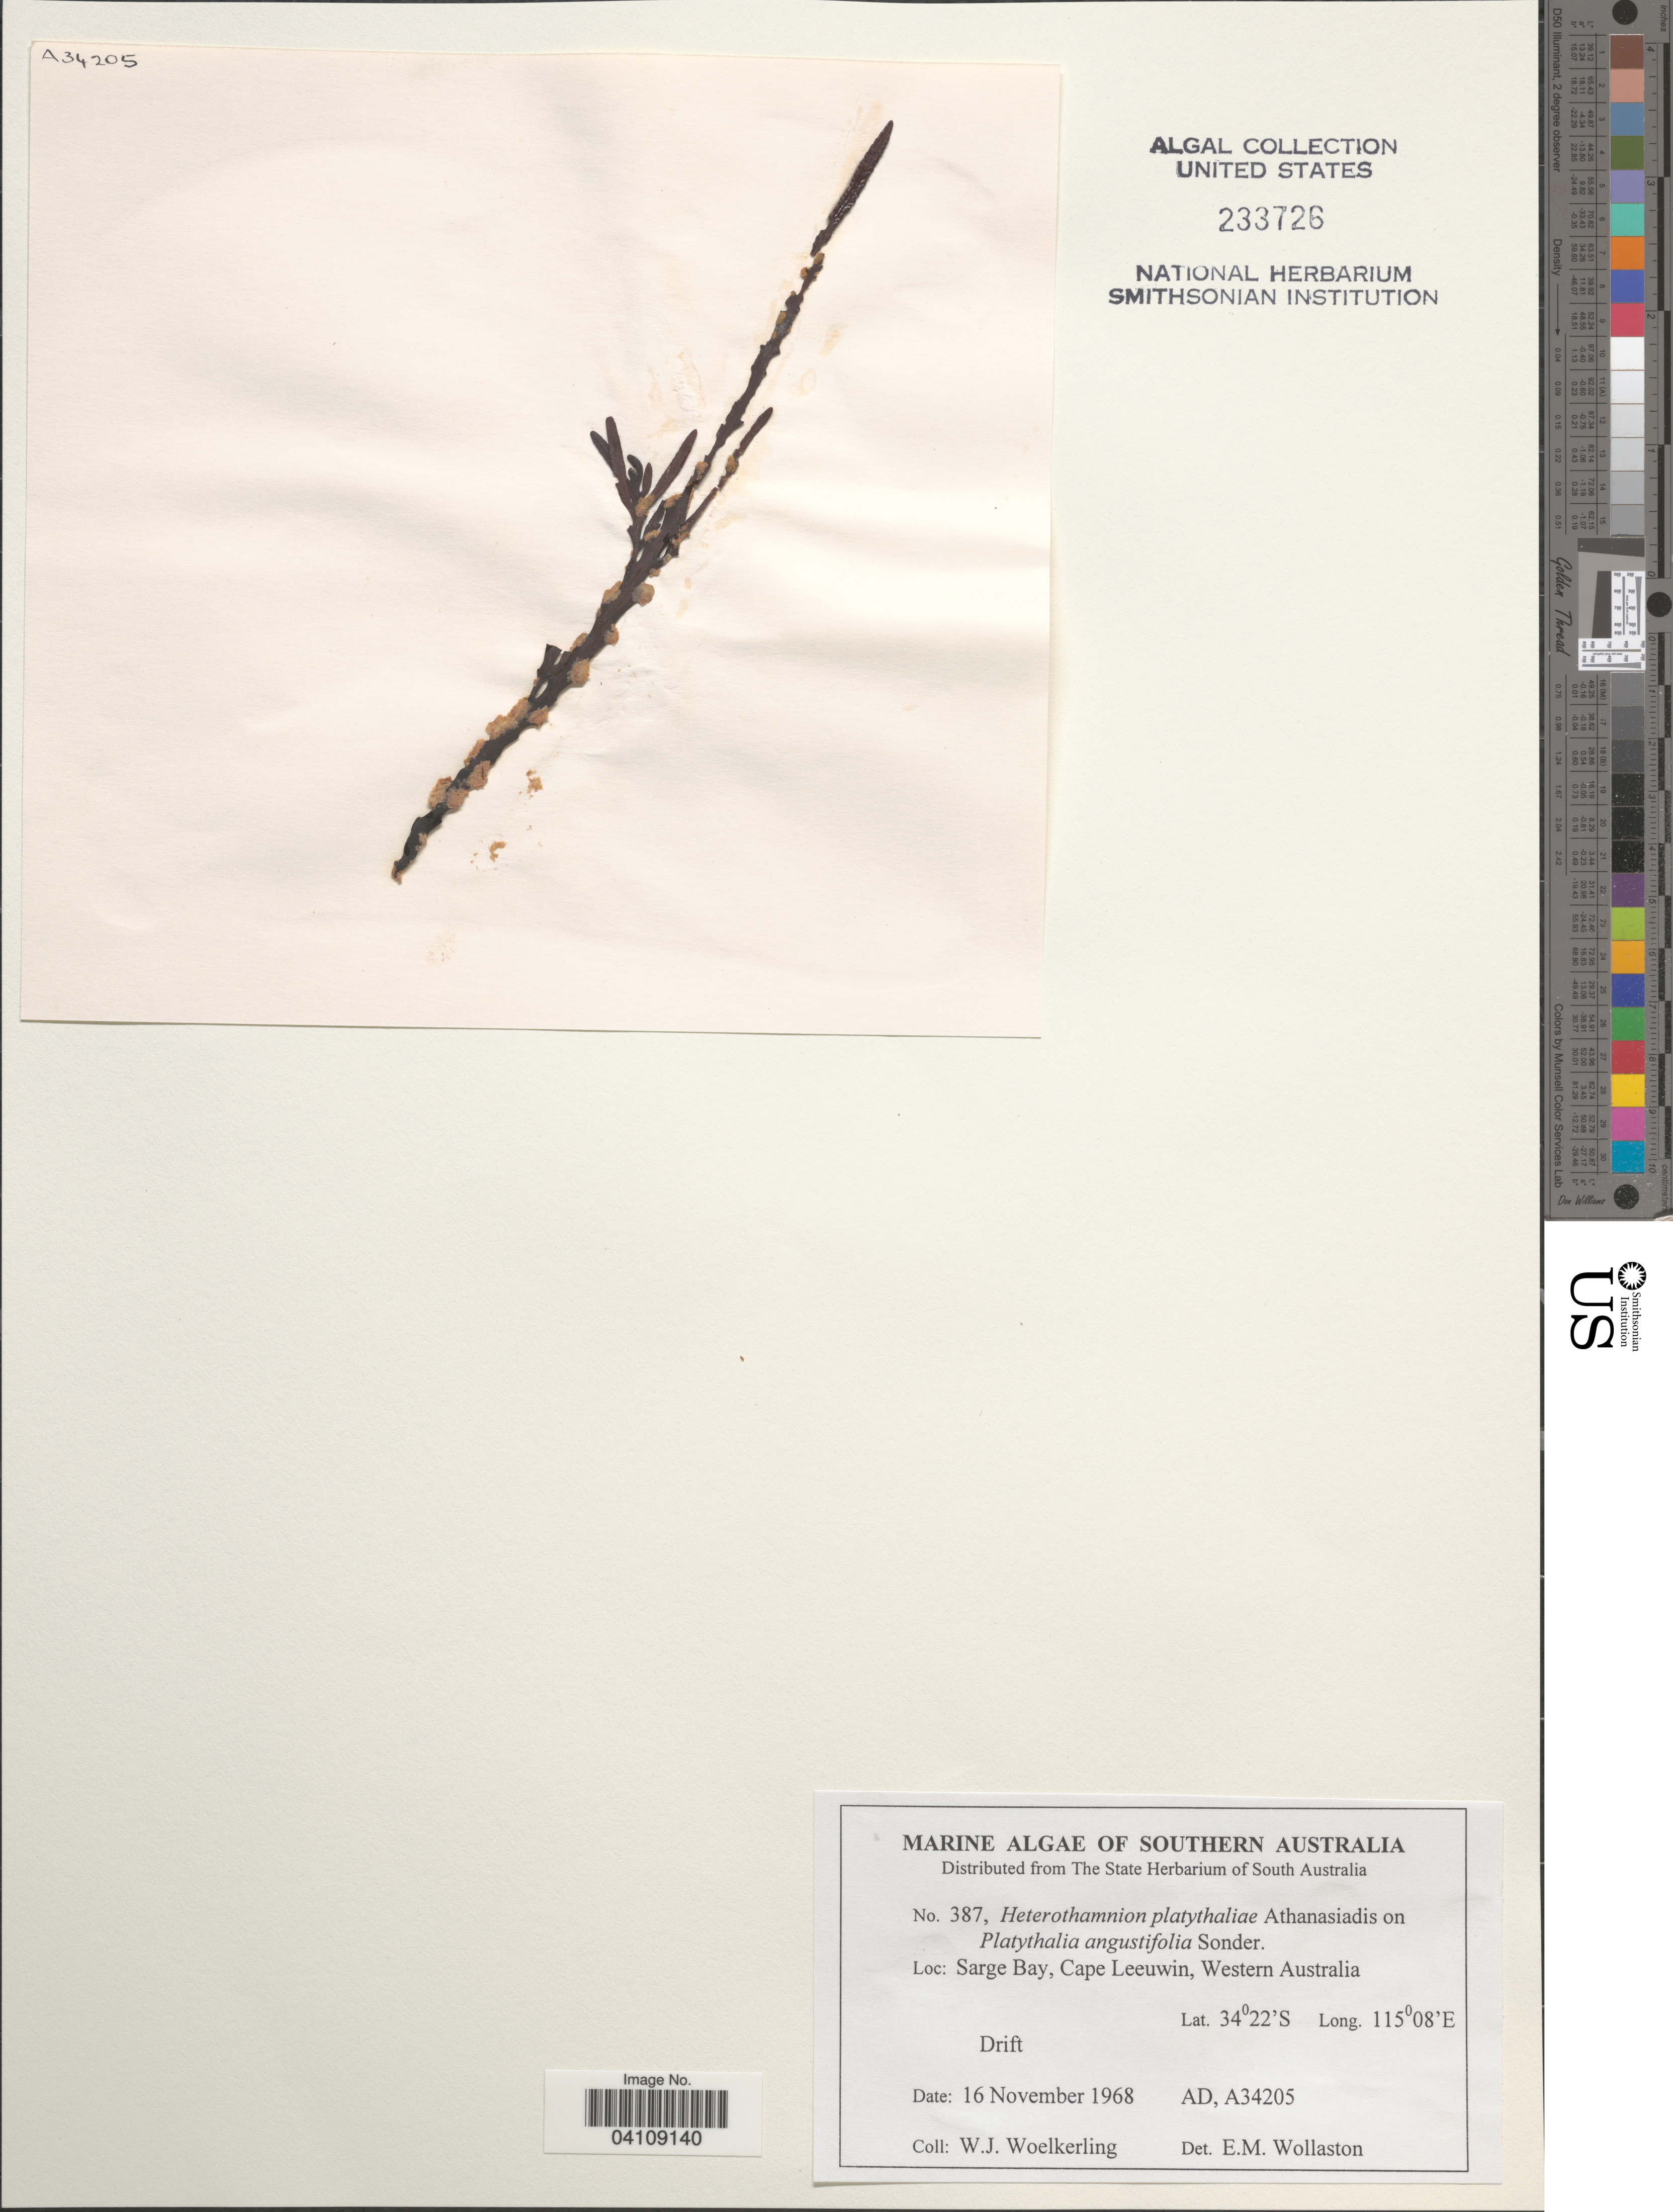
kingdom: Plantae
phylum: Rhodophyta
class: Florideophyceae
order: Ceramiales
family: Ceramiaceae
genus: Heterothamnion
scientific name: Heterothamnion platythaliae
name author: A. Athanasiadis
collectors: W. J. Woelkerling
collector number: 387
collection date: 1968-11-16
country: Australia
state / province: Western Australia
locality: Southern Australia. Sarge Bay, Cape Leeuwin.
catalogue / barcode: US 233726